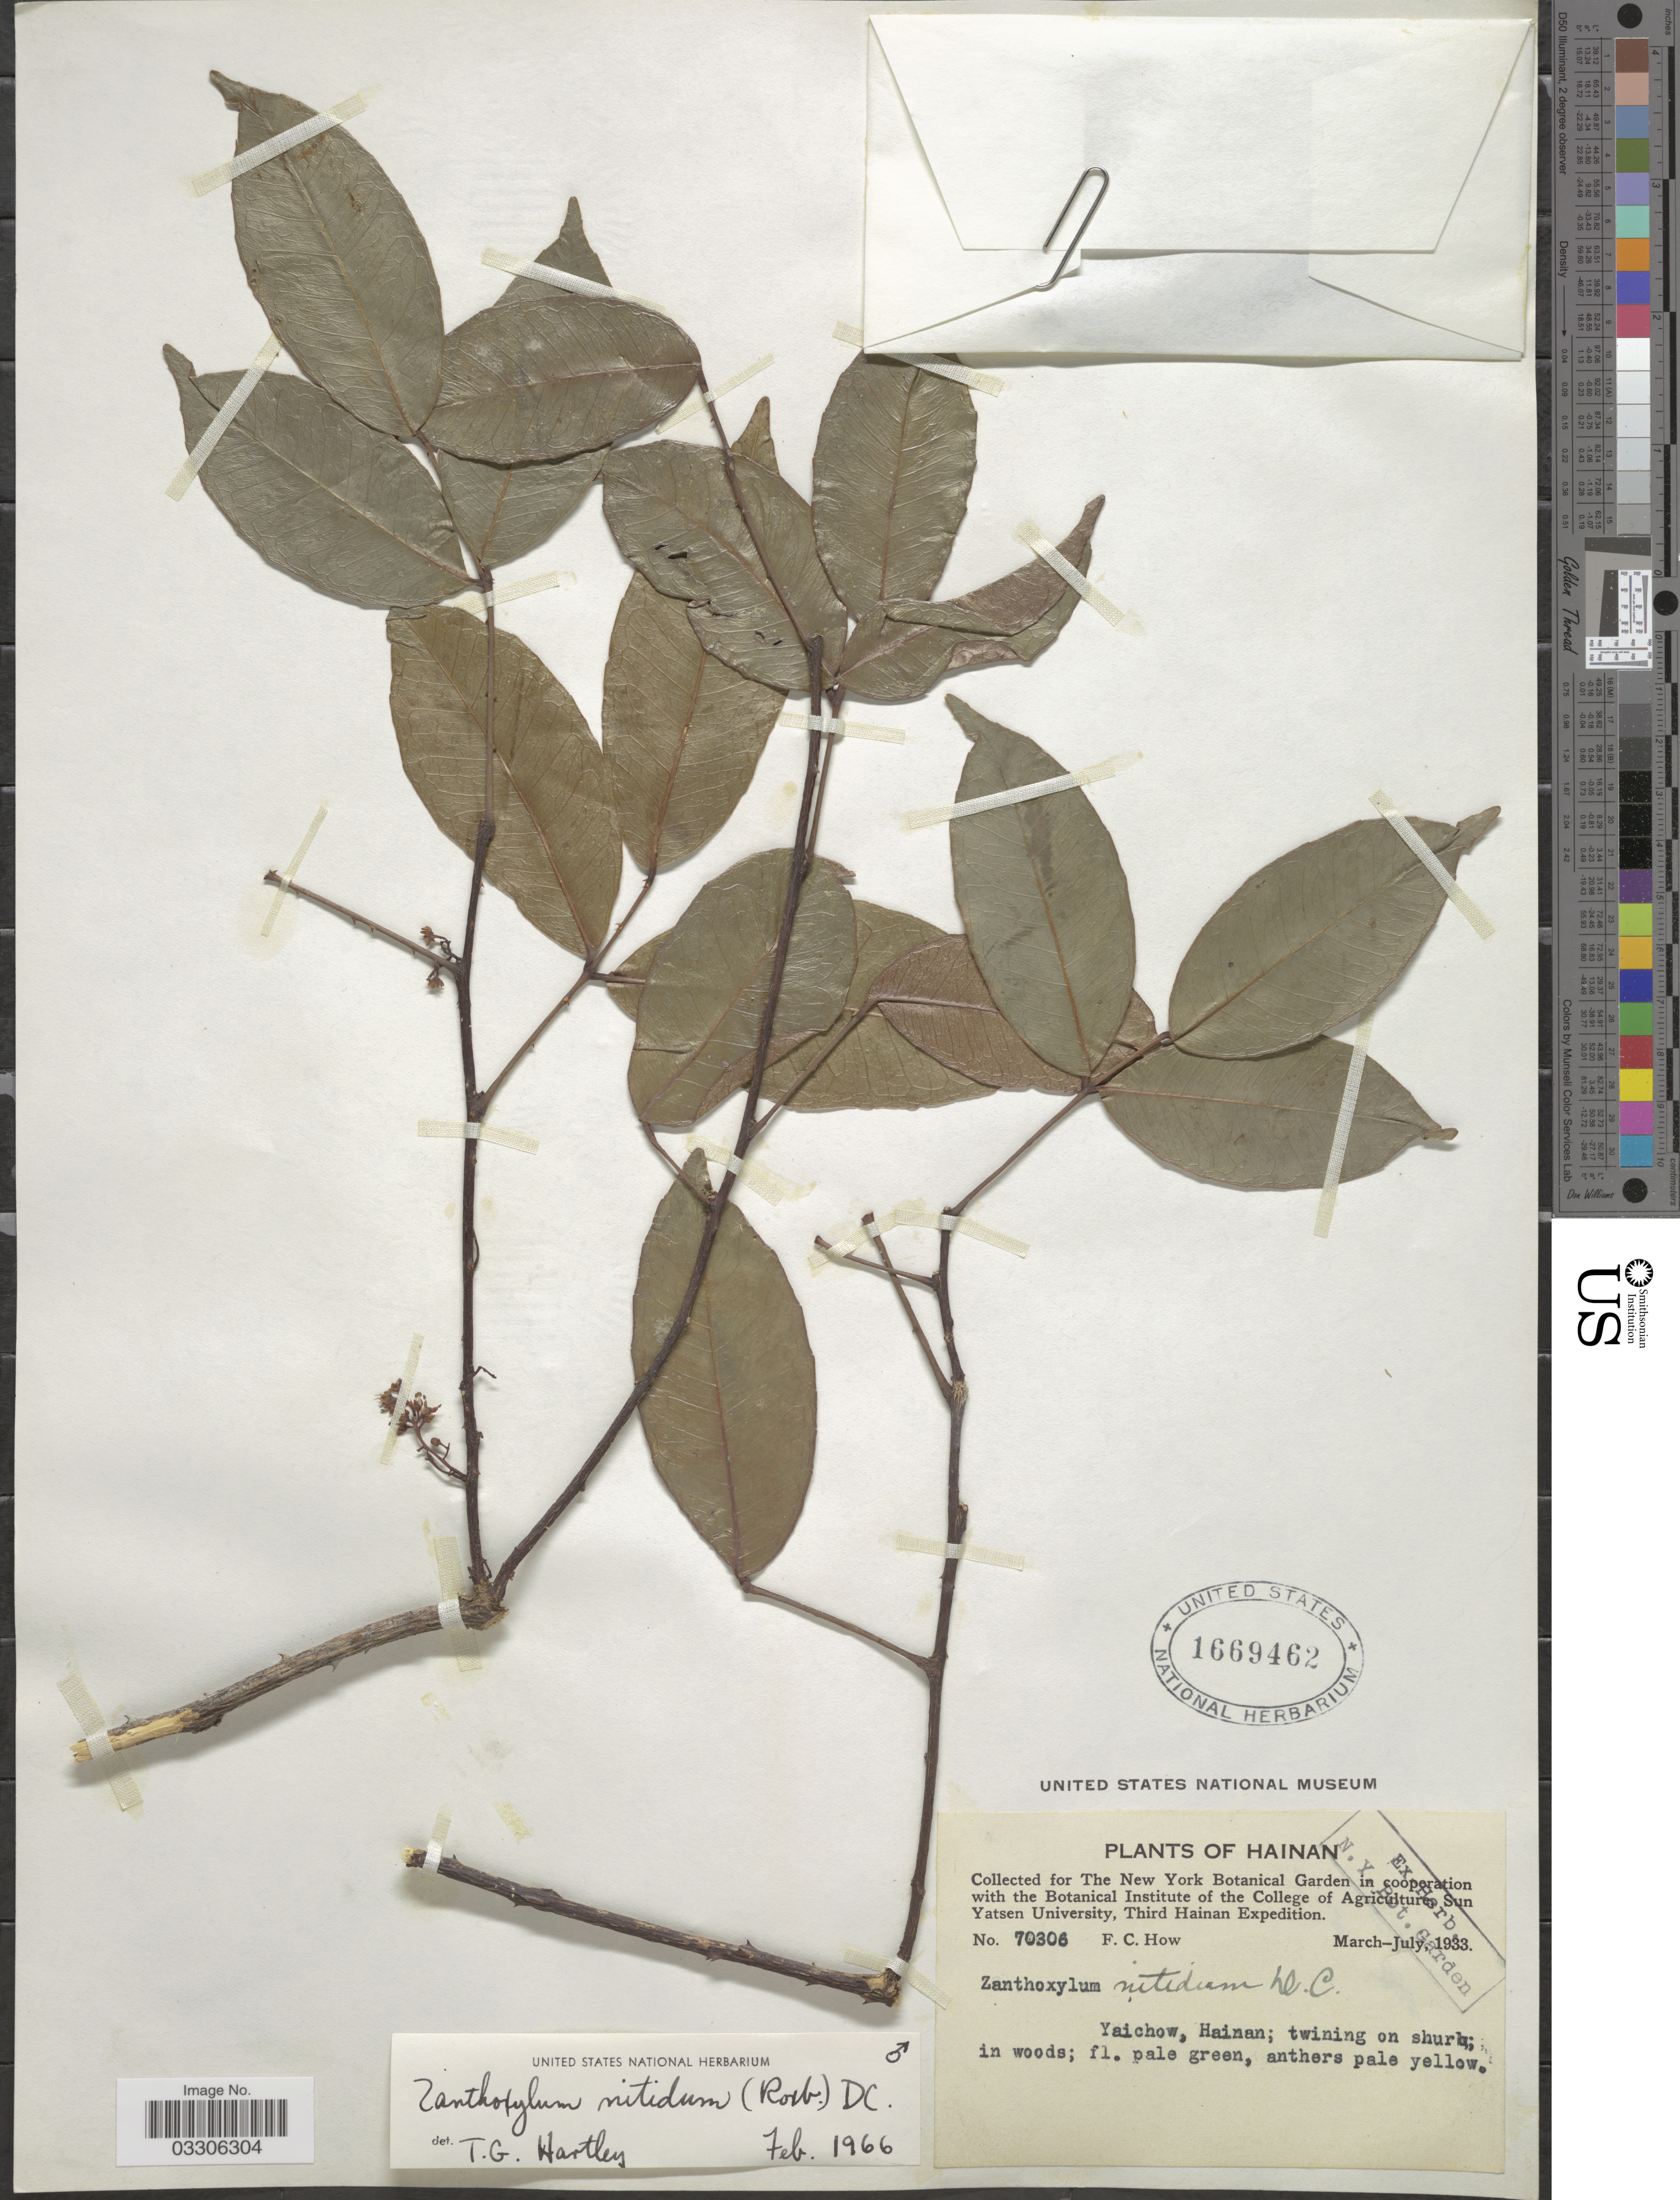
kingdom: Plantae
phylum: Tracheophyta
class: Magnoliopsida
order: Sapindales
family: Rutaceae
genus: Zanthoxylum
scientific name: Zanthoxylum nitidum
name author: Bunge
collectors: F. C. How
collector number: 70306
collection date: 1933-03/1933-07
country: China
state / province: Hainan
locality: Yaichow.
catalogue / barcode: US 1669462